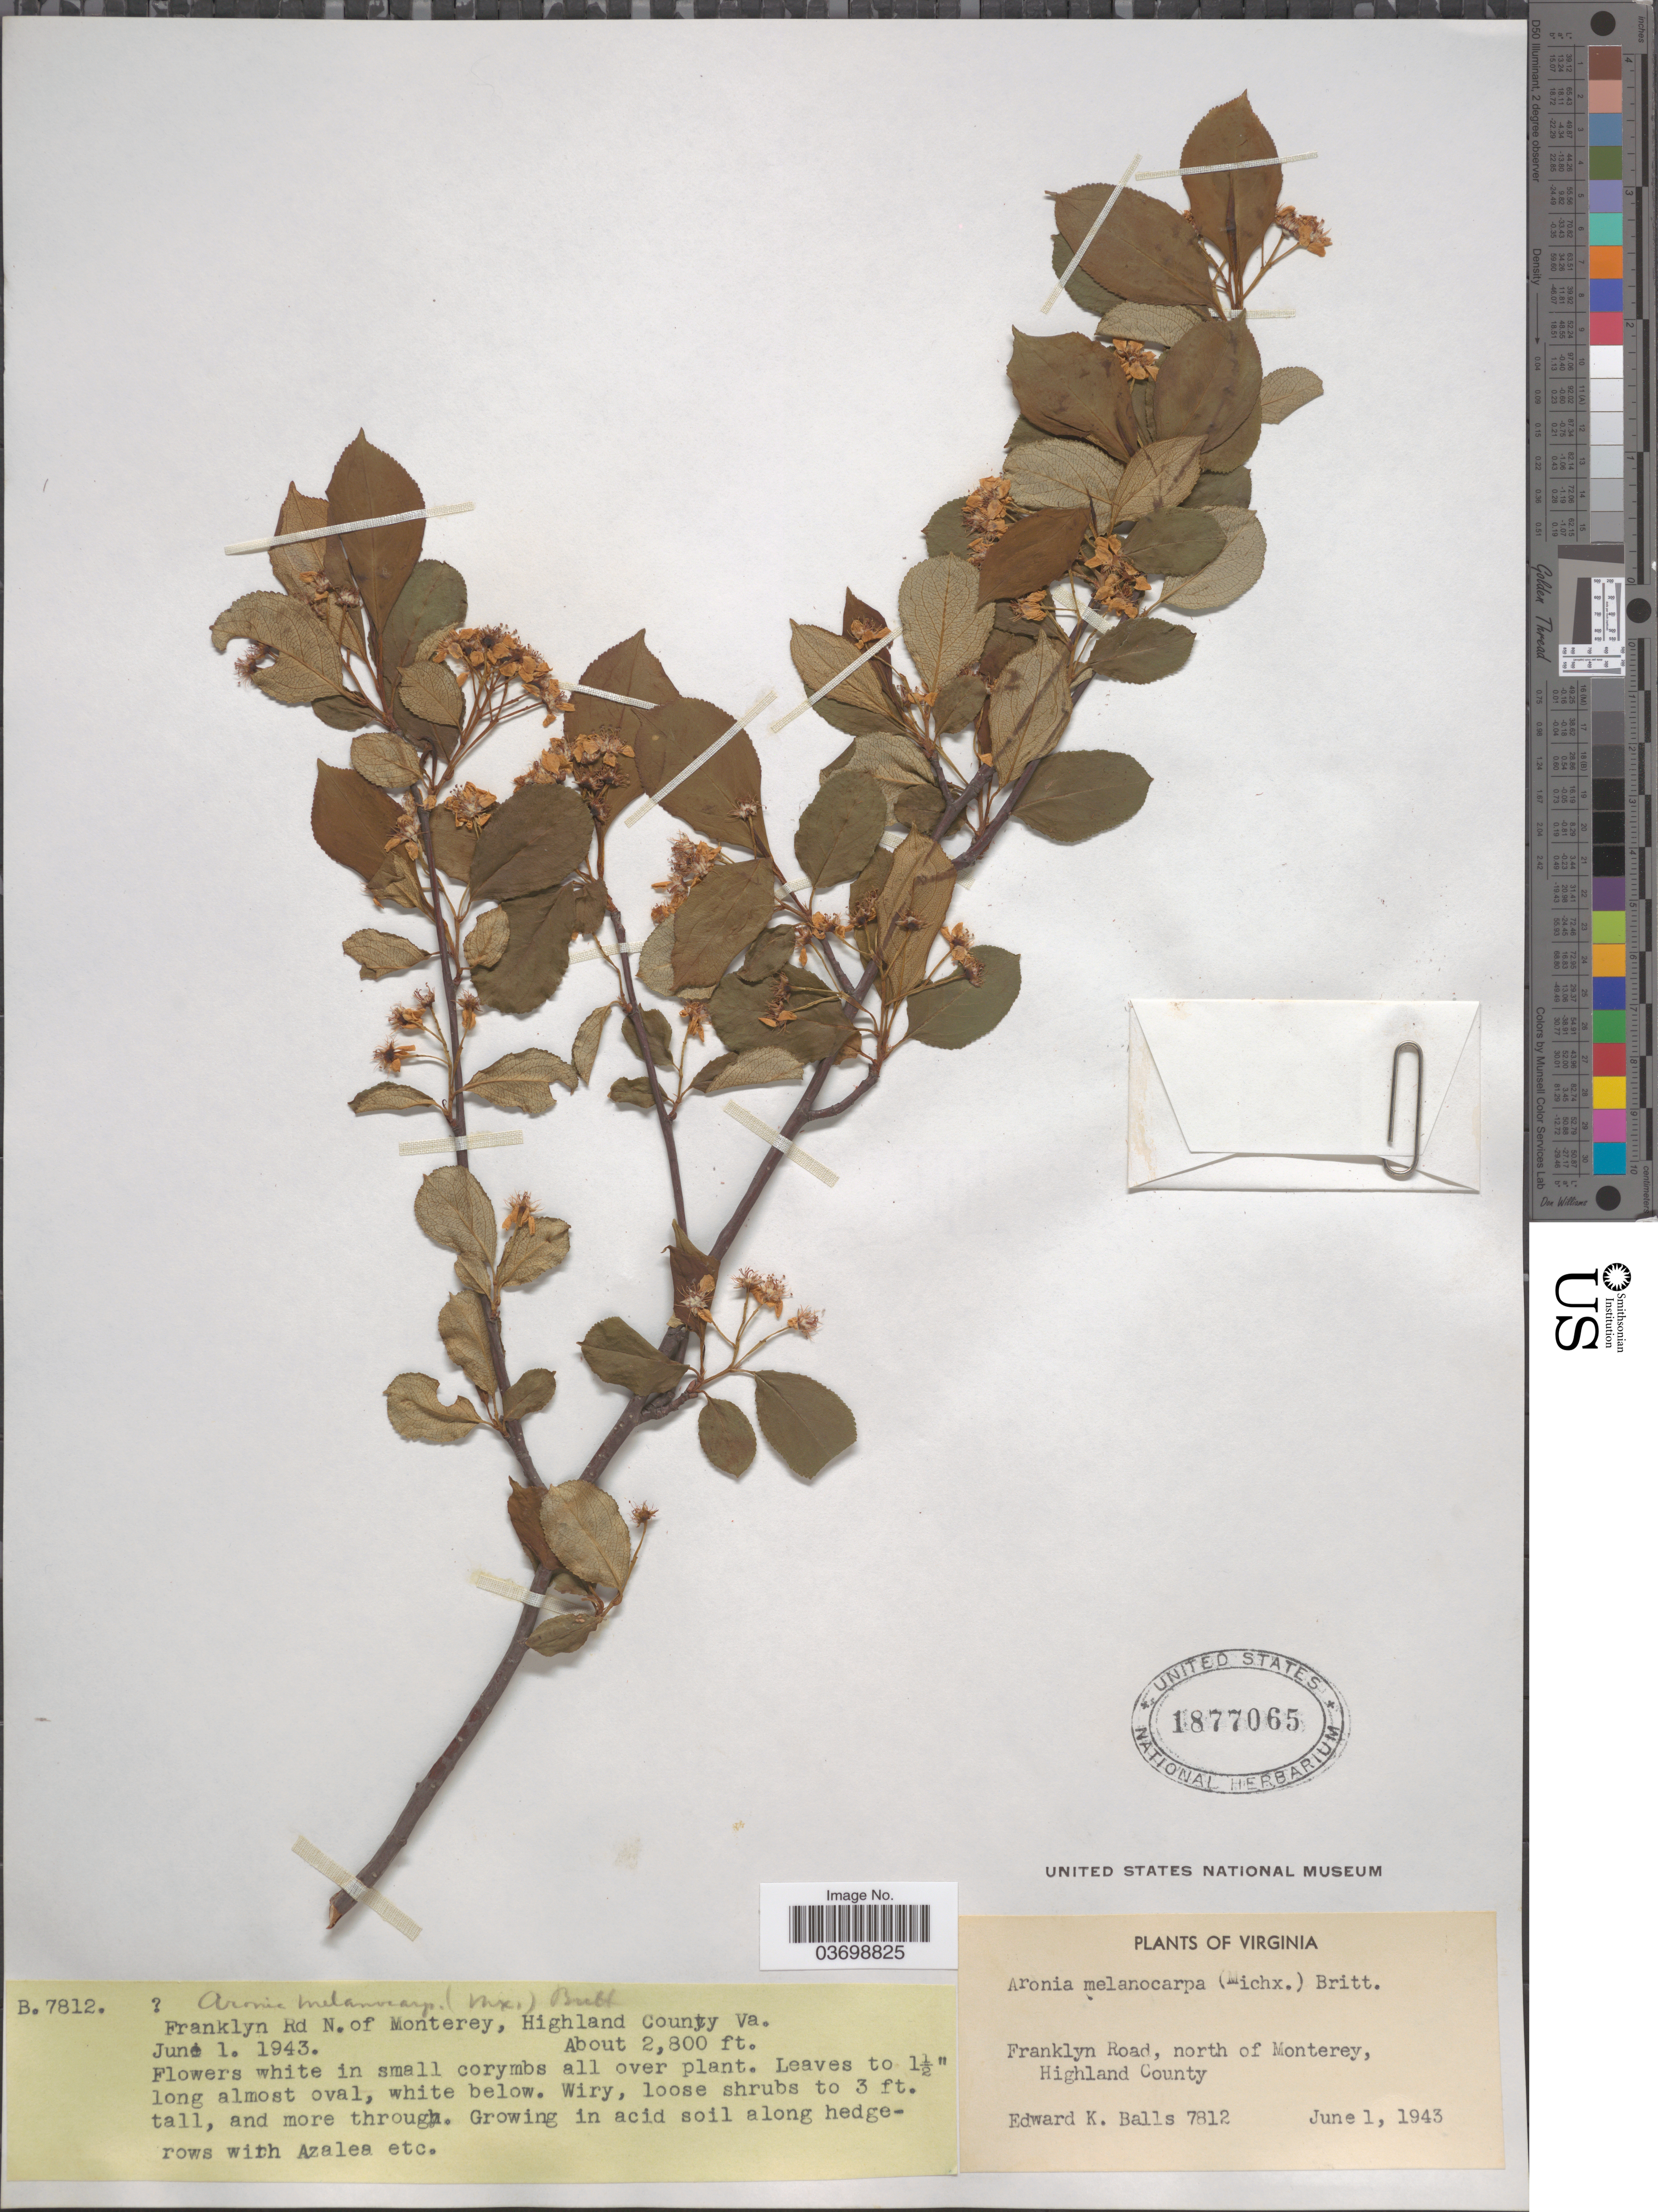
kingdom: Plantae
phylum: Tracheophyta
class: Magnoliopsida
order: Rosales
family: Rosaceae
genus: Aronia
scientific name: Aronia melanocarpa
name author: (Michx.) Elliott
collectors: E. K. Balls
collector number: B7812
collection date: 1943-06-01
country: United States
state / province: Virginia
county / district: Highland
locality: Franklyn Rd N. of Monterey, Highland County.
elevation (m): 853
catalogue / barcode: US 1877065